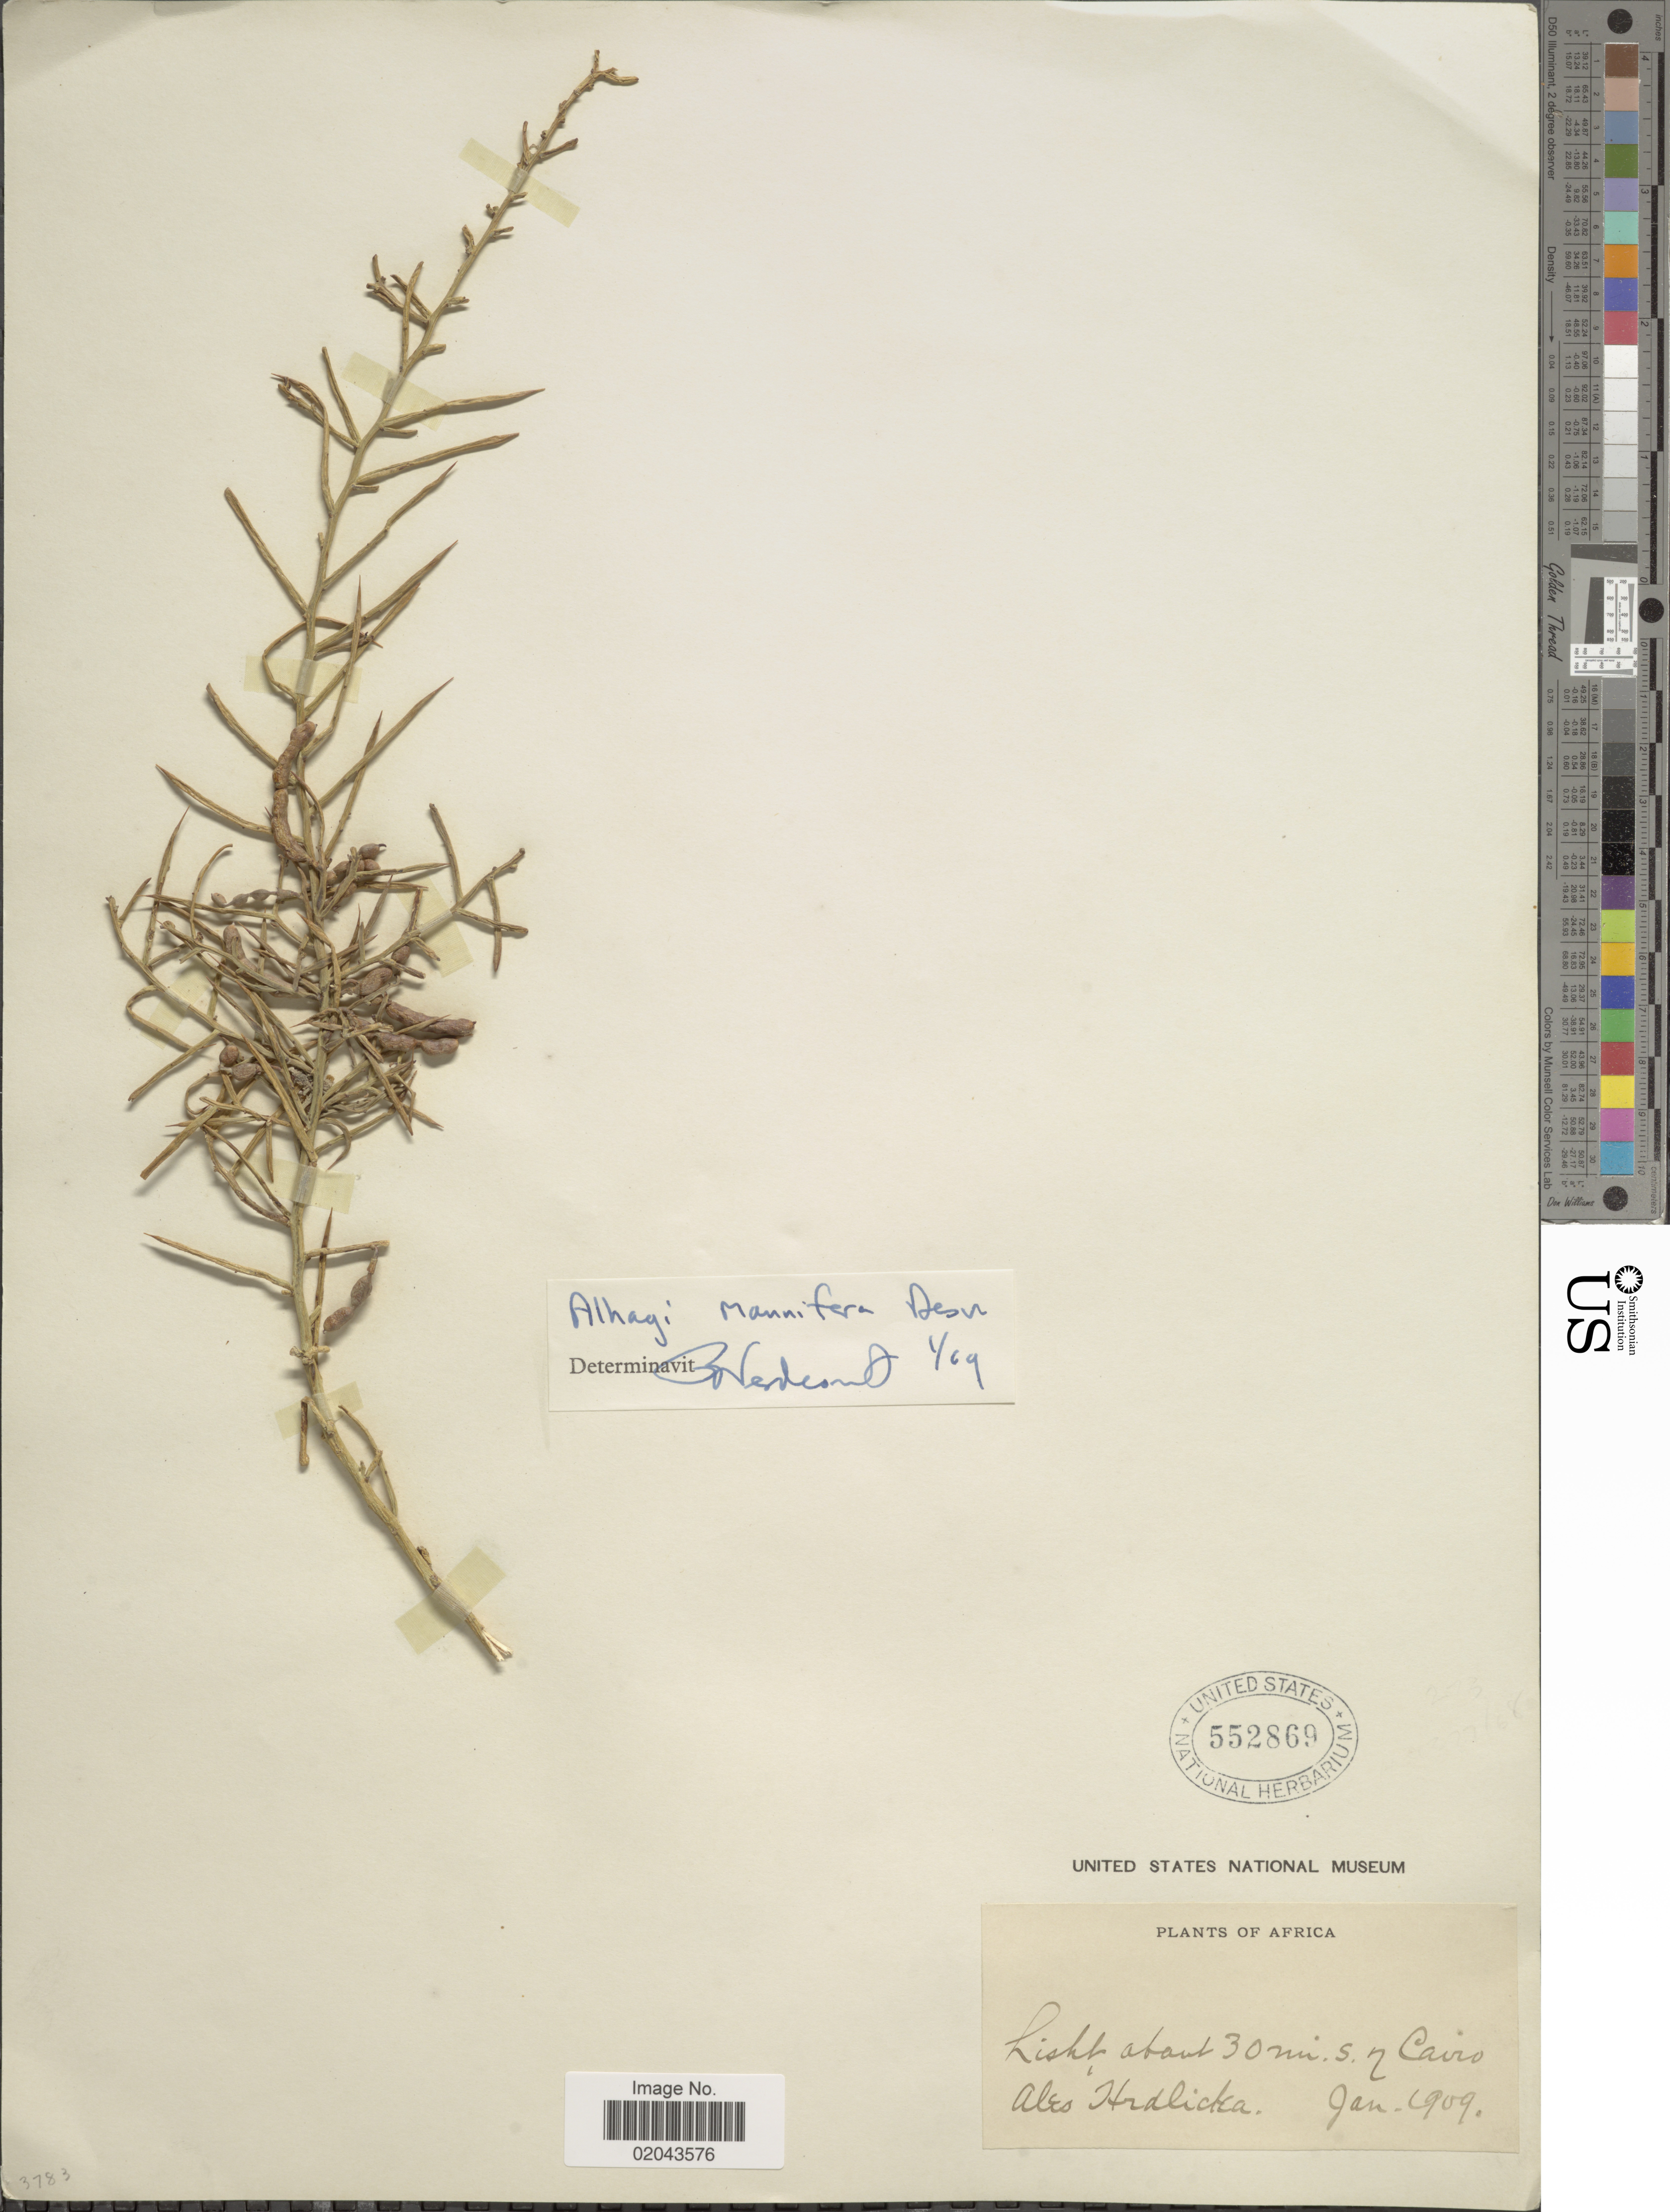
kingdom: Plantae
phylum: Tracheophyta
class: Magnoliopsida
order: Fabales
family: Fabaceae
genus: Alhagi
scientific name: Alhagi mannifera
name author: Desv. ex Keller & Shap.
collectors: A. Hrdlicka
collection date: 1909-01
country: Egypt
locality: Africa, Lisht, about 30 mi. s. of Cairo.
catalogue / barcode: US 552869